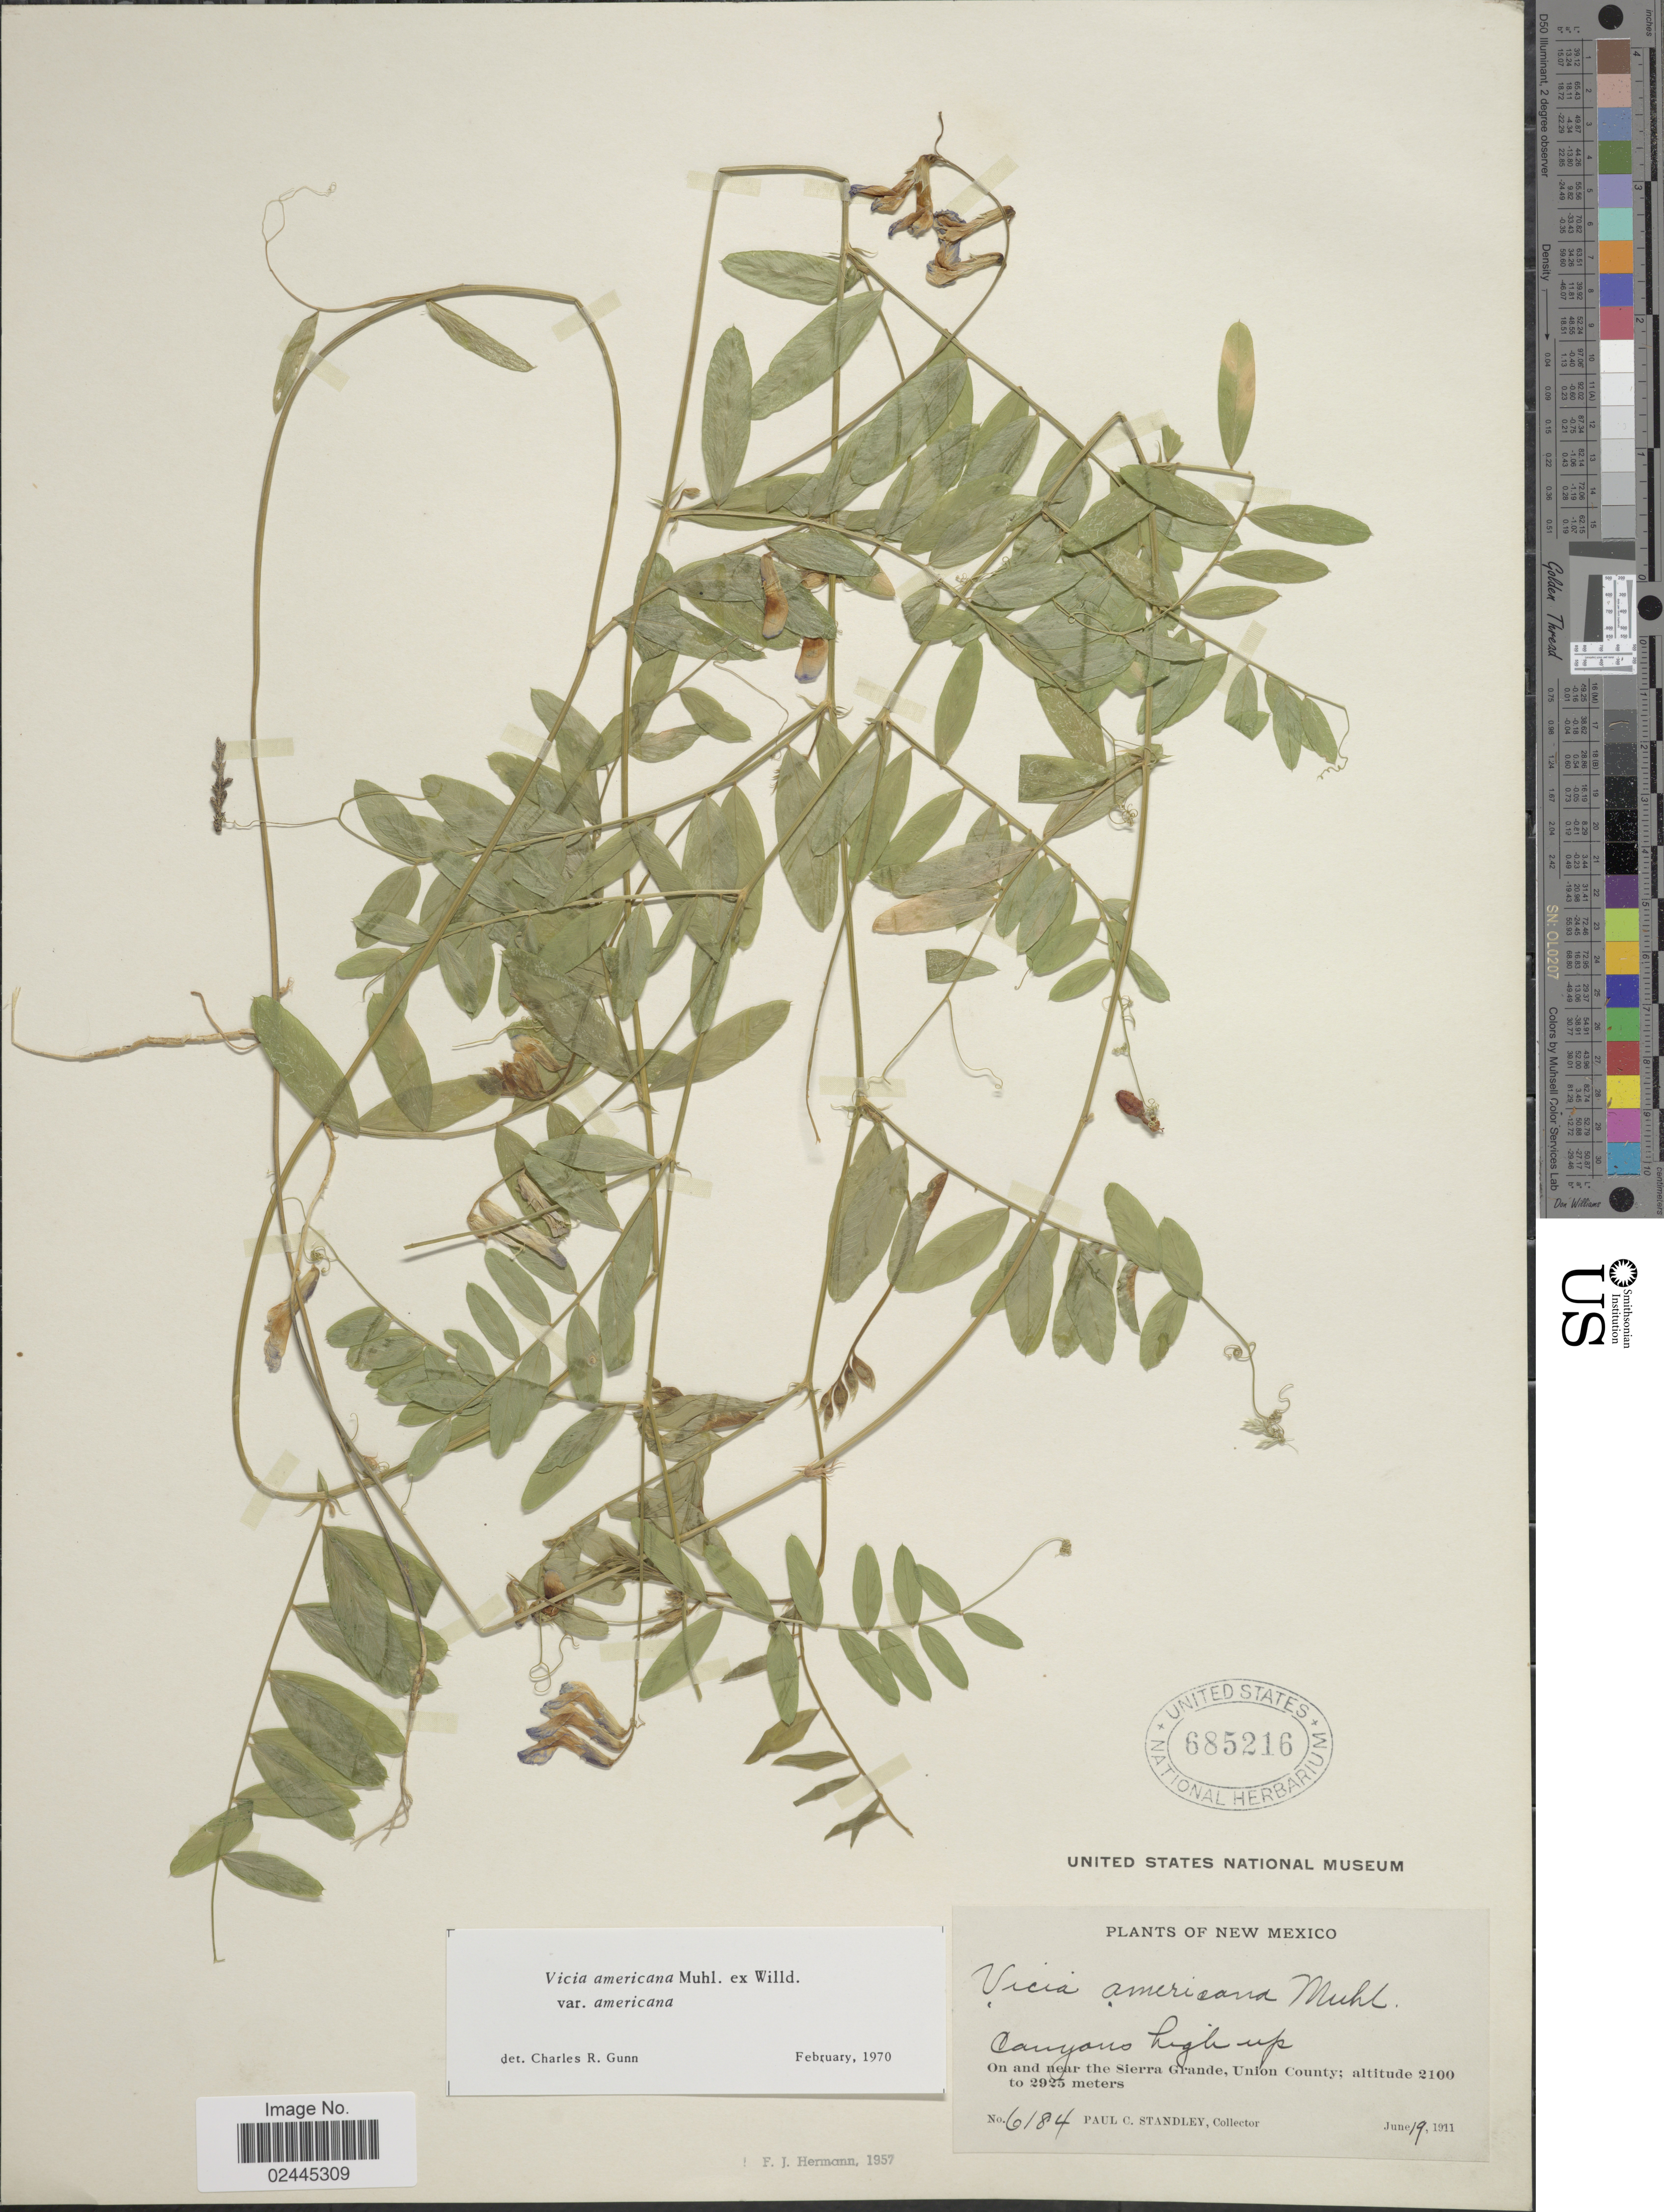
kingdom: Plantae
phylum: Tracheophyta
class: Magnoliopsida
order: Fabales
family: Fabaceae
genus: Vicia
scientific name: Vicia americana var. americana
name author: Muhl. ex Willd.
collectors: P. C. Standley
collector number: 6184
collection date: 1911-06-19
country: United States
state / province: New Mexico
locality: Canyons high up. On and near the Sierra Grande, Union County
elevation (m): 2100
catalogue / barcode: US 685216